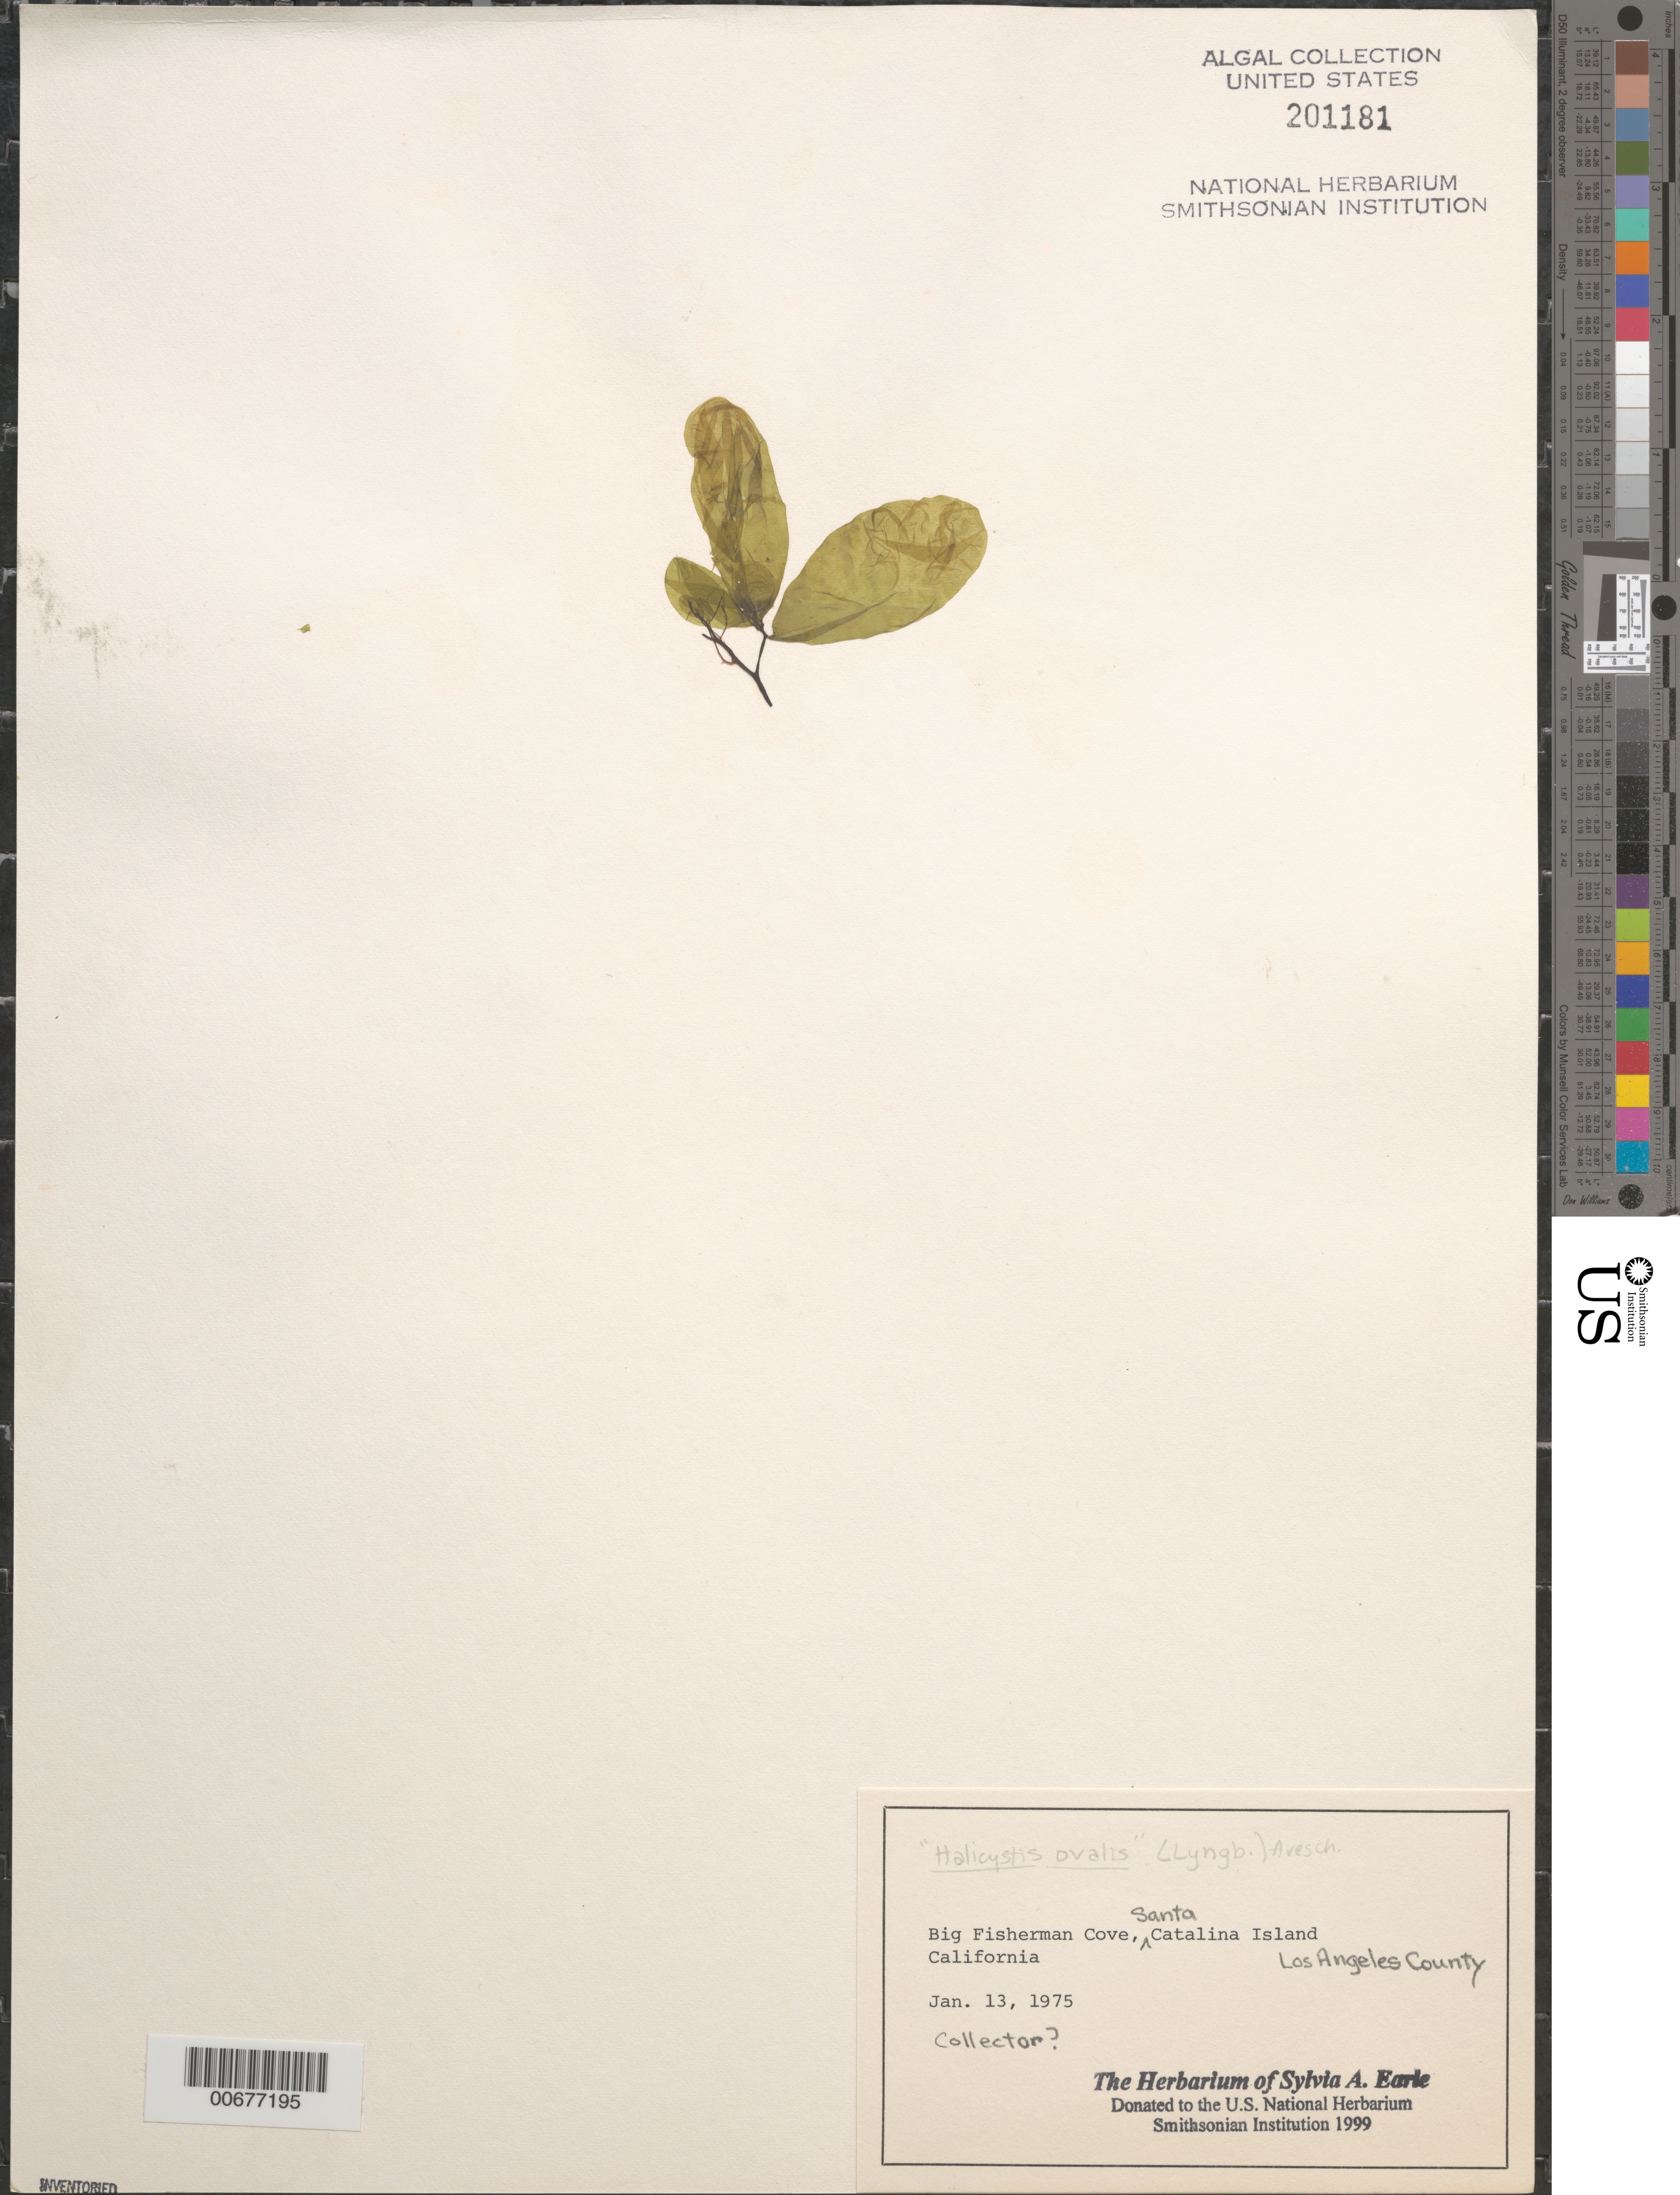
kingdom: Plantae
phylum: Chlorophyta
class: Ulvophyceae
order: Bryopsidales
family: Derbesiaceae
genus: Derbesia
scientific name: Derbesia marina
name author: (Lyngb.) Solier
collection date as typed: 13 Jan 1975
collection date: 1975-01-13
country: United States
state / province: California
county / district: Los Angeles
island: Santa Catalina Island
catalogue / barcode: US 201181